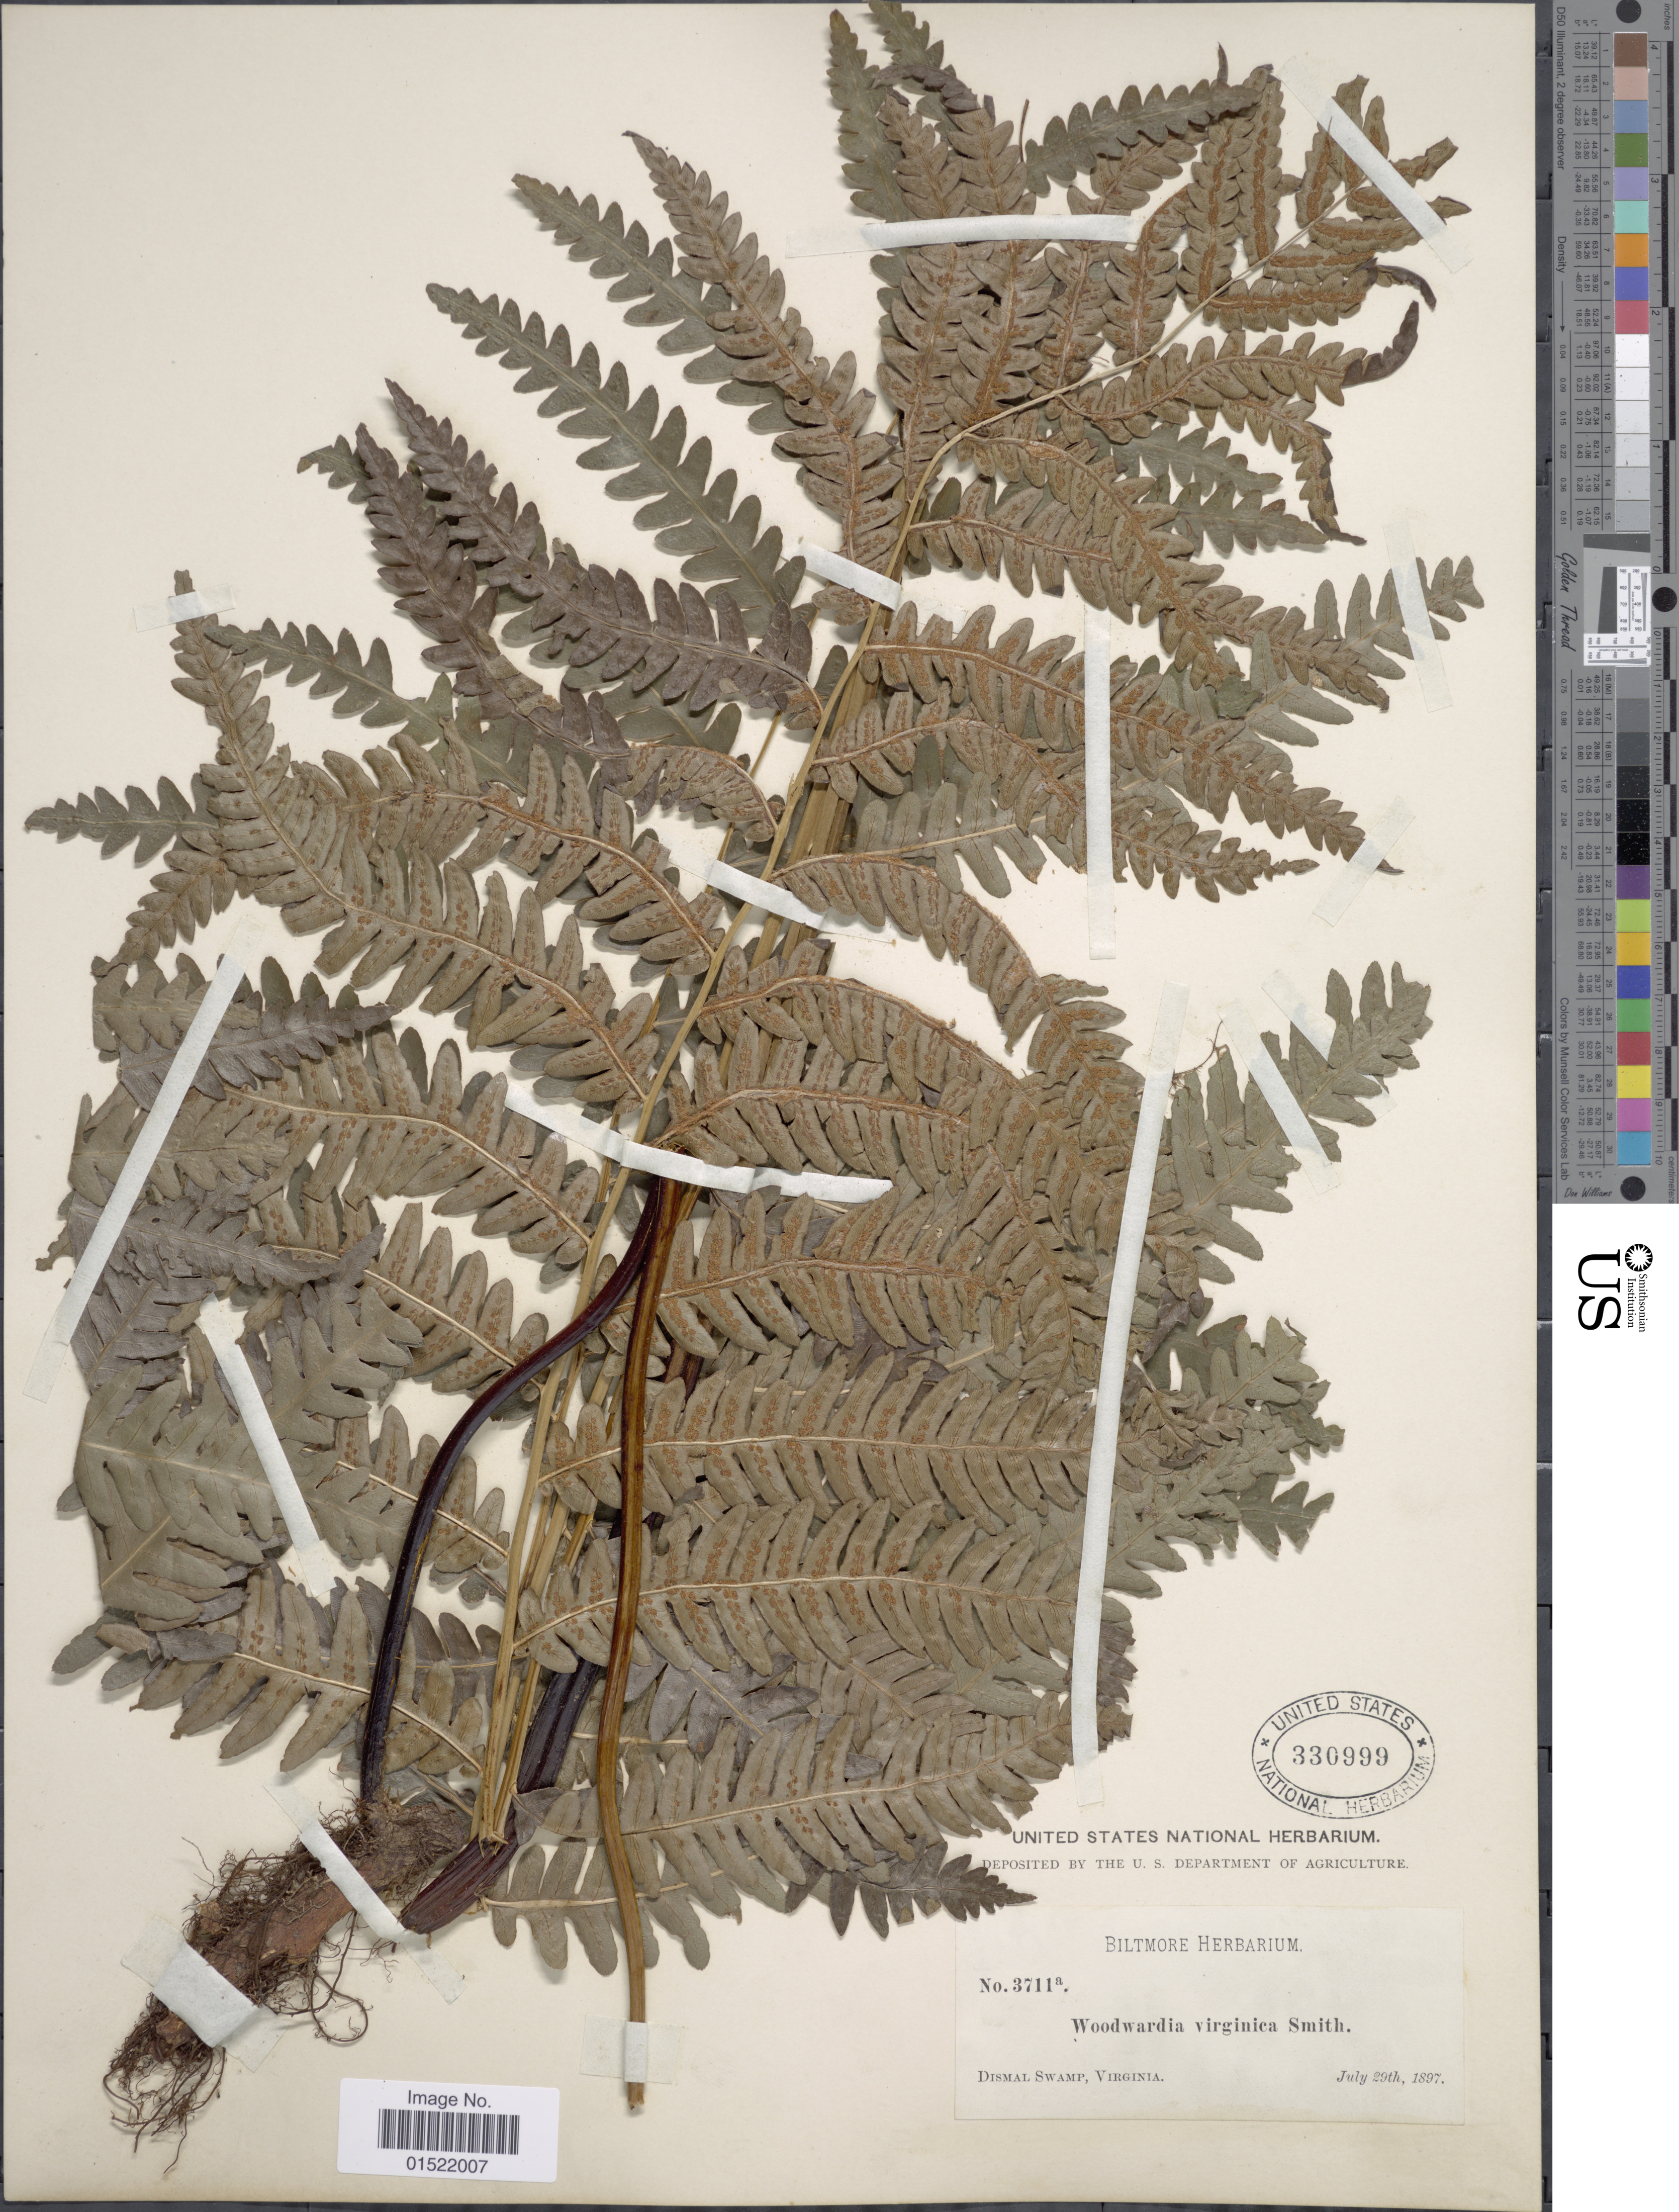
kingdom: Plantae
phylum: Tracheophyta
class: Polypodiopsida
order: Polypodiales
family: Blechnaceae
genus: Woodwardia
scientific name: Woodwardia virginica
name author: (L.) R.M. Sm.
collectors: ex herb. Biltmore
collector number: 3711a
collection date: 1897-07-29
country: United States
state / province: Virginia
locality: Dismal Swamp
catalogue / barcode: US 330999